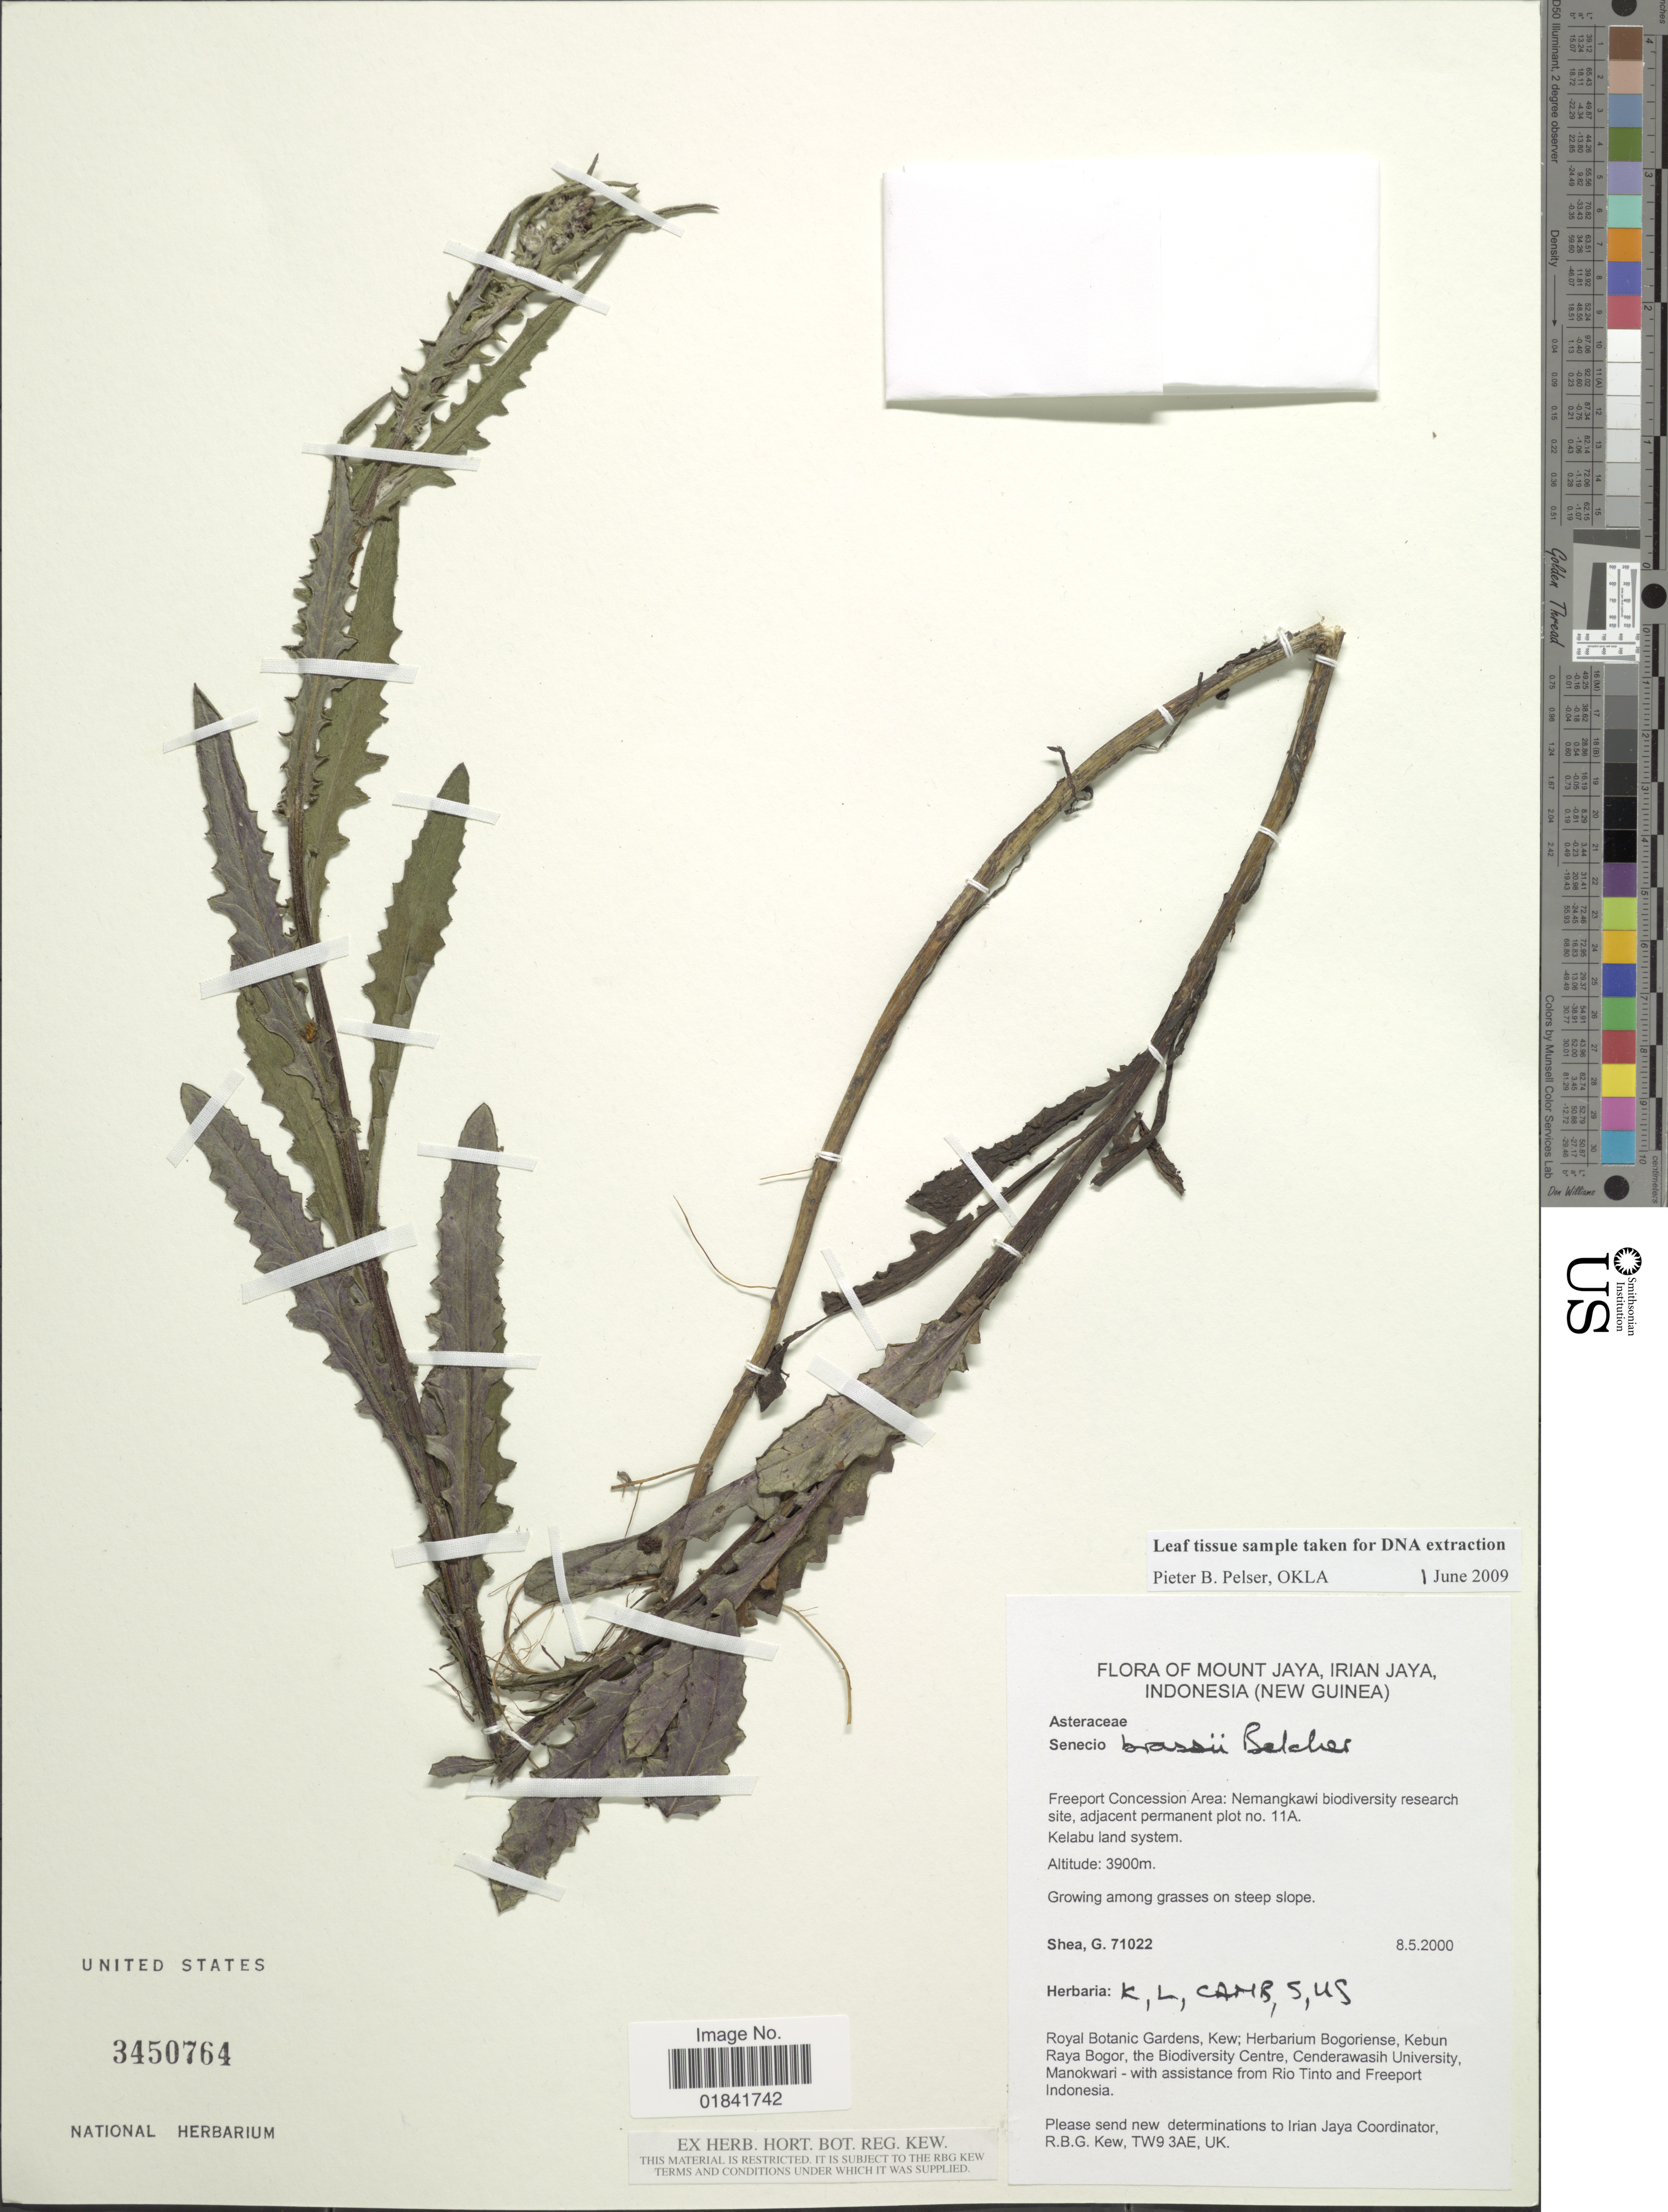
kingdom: Plantae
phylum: Tracheophyta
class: Magnoliopsida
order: Asterales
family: Asteraceae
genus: Senecio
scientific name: Senecio brassii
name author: Belcher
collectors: G. Shea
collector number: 71022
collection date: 2000-05-08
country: Indonesia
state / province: Papua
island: New Guinea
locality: Mount Jaya (Irian Jaya), Indonesia (New Guinea), Freeport Concession Area, Nemangkawi biodiversity research site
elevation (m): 3900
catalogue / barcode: US 3450764